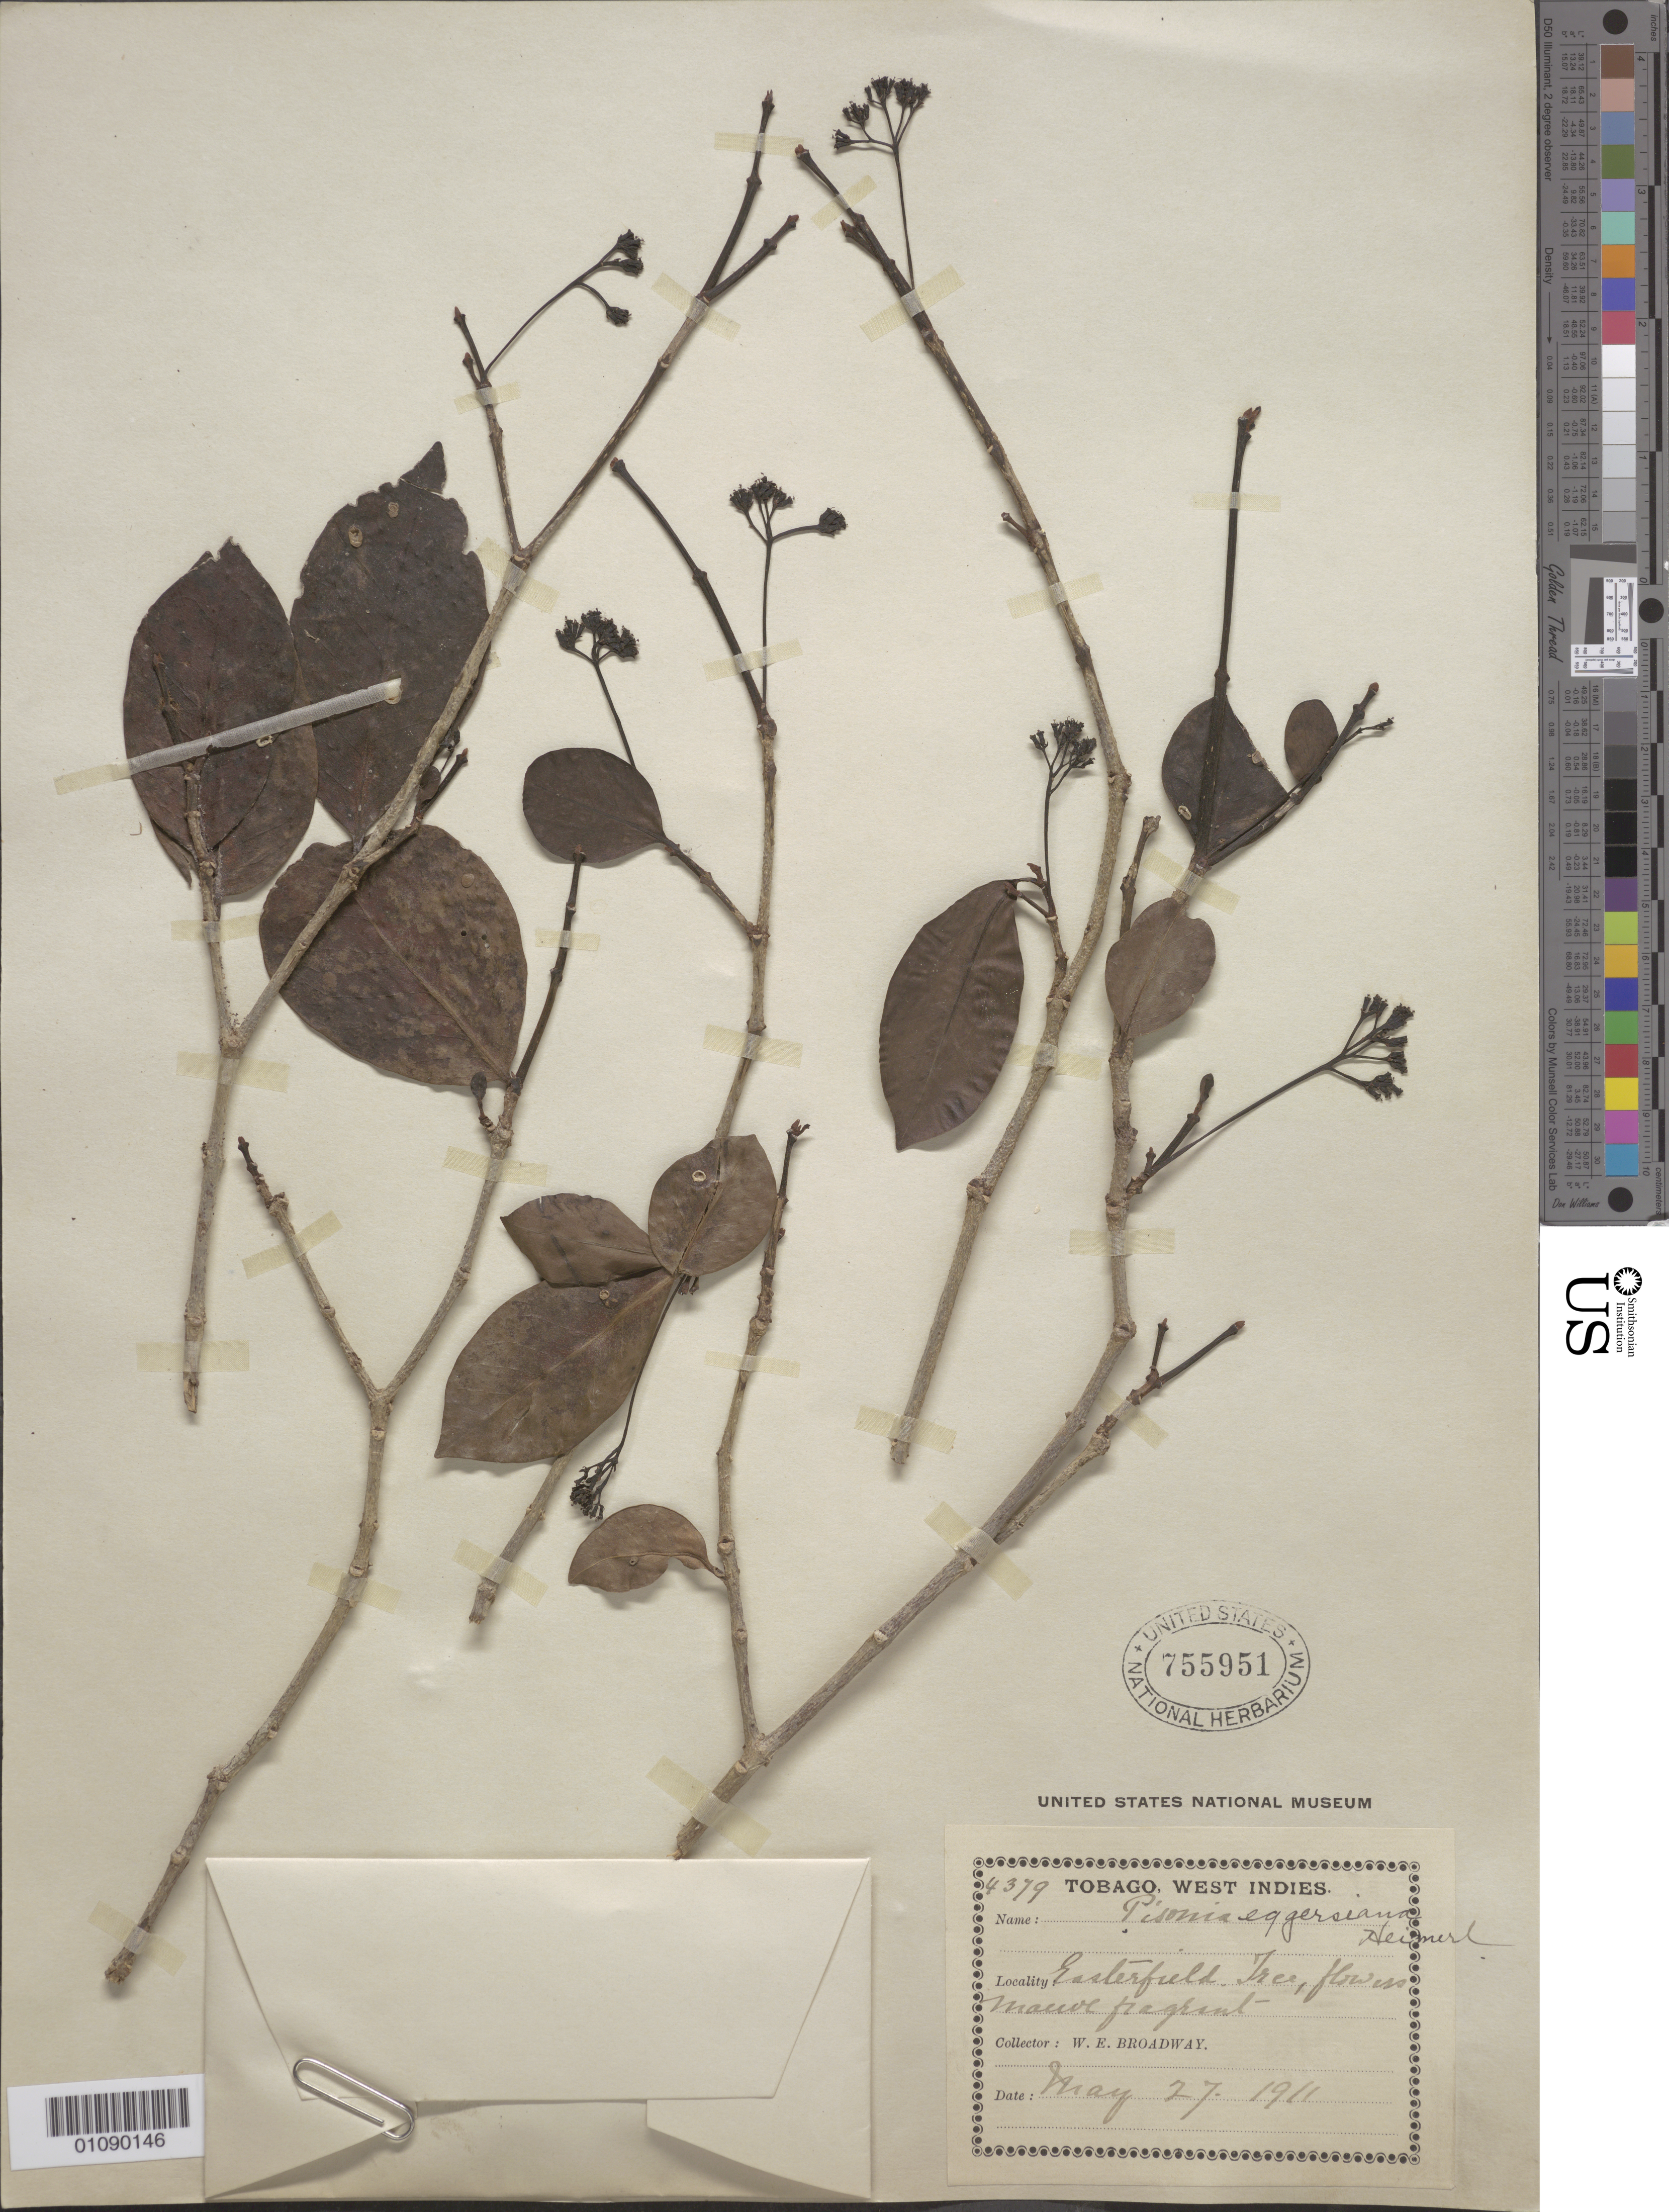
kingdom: Plantae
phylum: Tracheophyta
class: Magnoliopsida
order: Caryophyllales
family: Nyctaginaceae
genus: Guapira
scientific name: Guapira eggersiana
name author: (Heimerl) Lundell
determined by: Strong, Mark T., (BOT), Smithsonian Institution - National Museum of Natural History (UNITED STATES)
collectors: W. E. Broadway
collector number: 4379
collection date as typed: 27 May 1911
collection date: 1911-05-27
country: Trinidad and Tobago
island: Tobago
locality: Easterfield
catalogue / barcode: US 755951